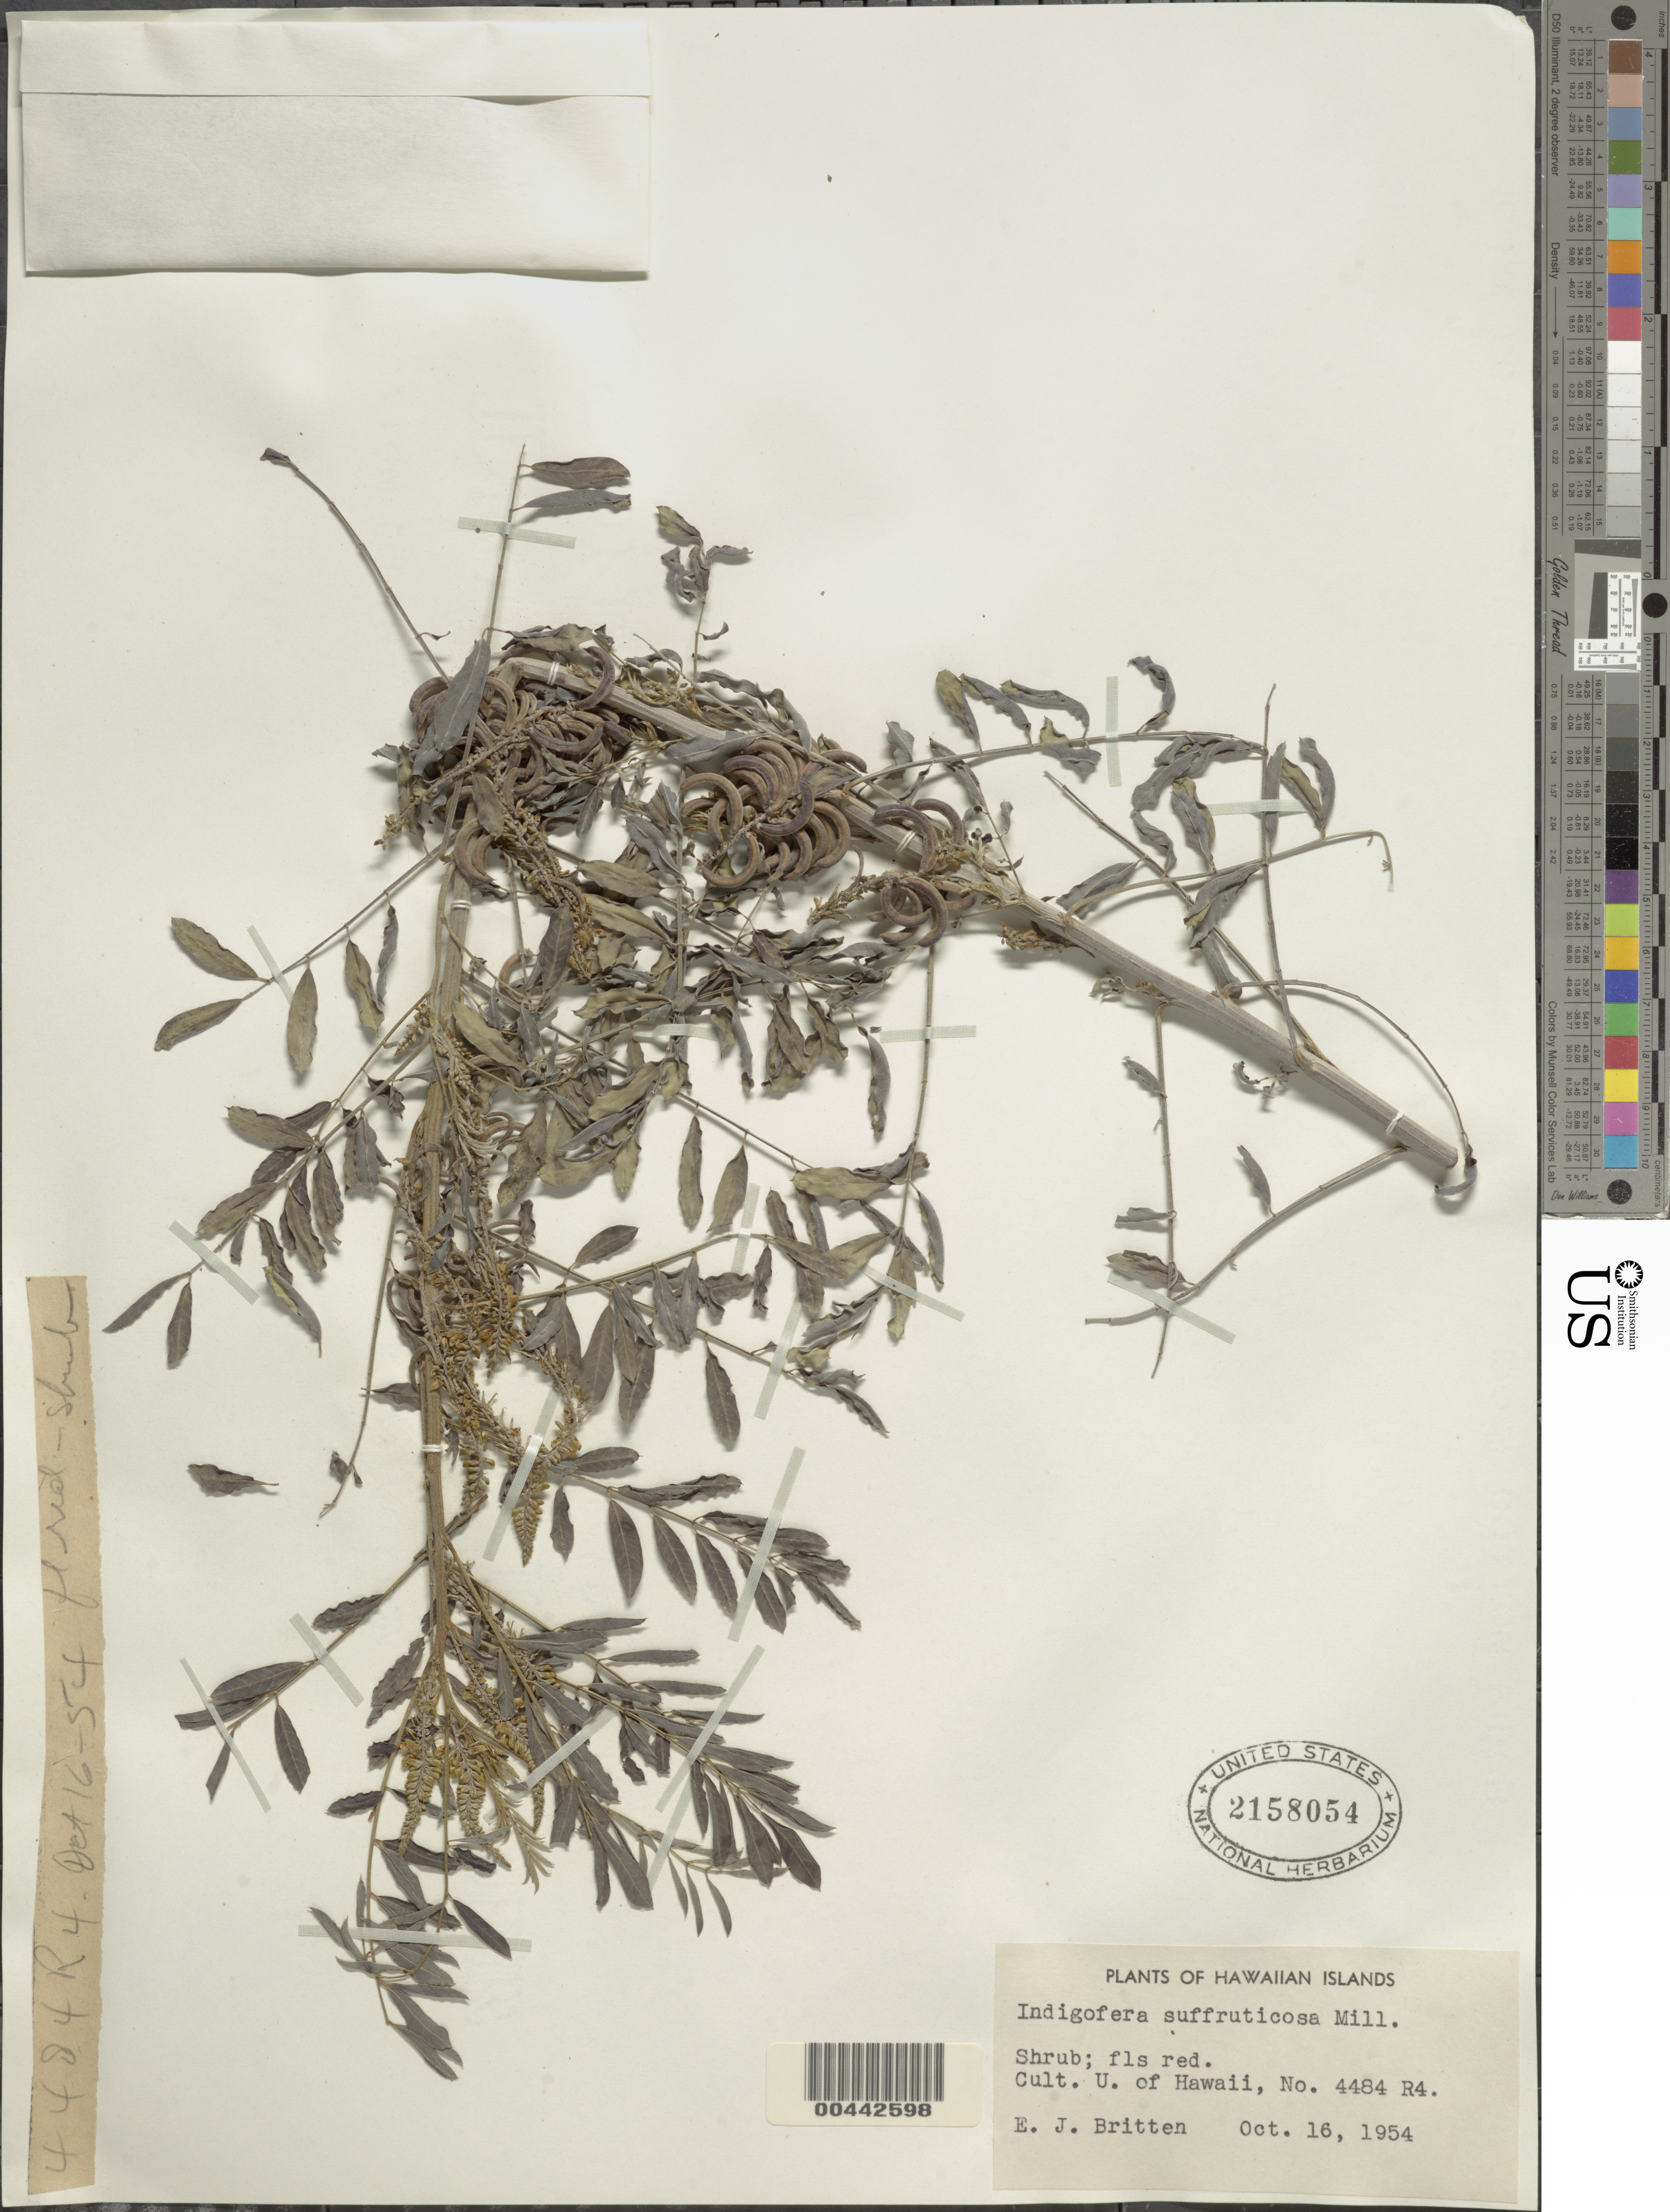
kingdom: Plantae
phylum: Tracheophyta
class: Magnoliopsida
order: Fabales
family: Fabaceae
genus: Indigofera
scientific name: Indigofera suffruticosa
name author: Mill.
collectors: E. Britten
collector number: UH 4484 R4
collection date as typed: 16 Oct 1954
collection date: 1954-10-16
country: United States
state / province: Hawaii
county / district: Hawaii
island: Hawaii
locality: U. of Hawaii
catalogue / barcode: US 2158054